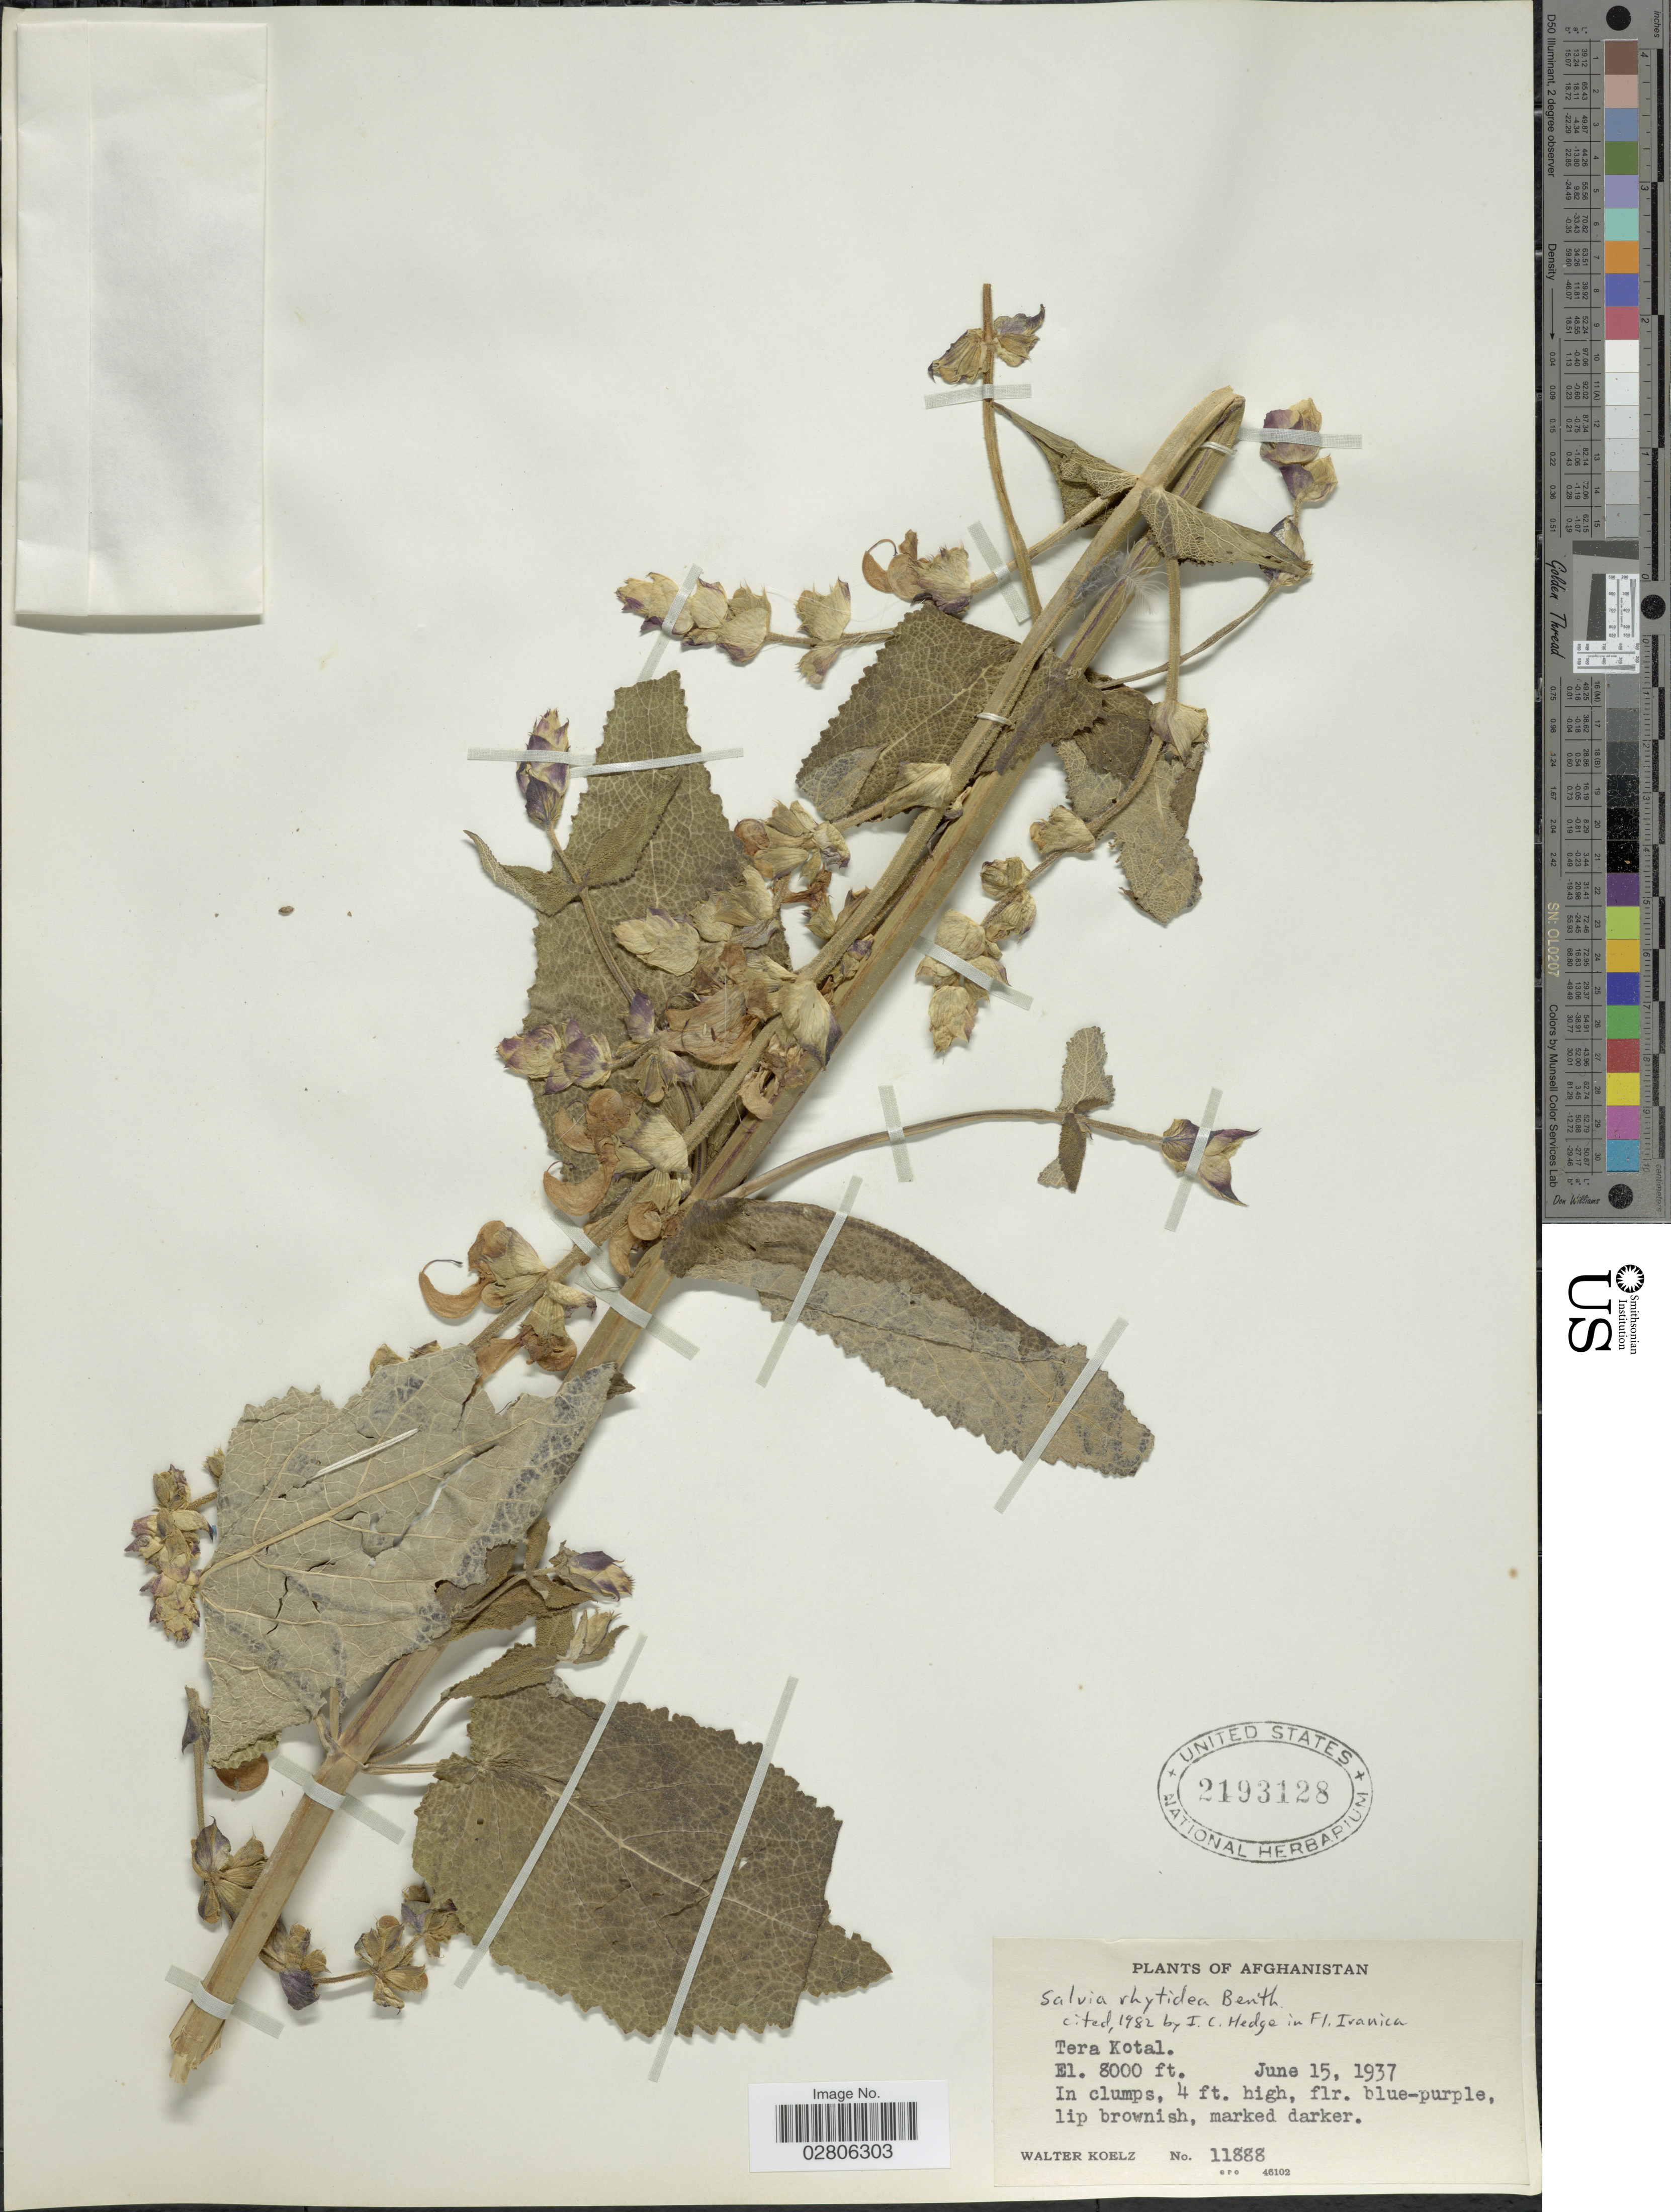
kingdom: Plantae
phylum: Tracheophyta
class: Magnoliopsida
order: Lamiales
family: Lamiaceae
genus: Salvia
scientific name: Salvia rhytidea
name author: Benth.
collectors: W. N. Koelz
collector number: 11888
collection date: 1937-06-15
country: Afghanistan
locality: Tera Kotal.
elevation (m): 2438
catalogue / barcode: US 2193128